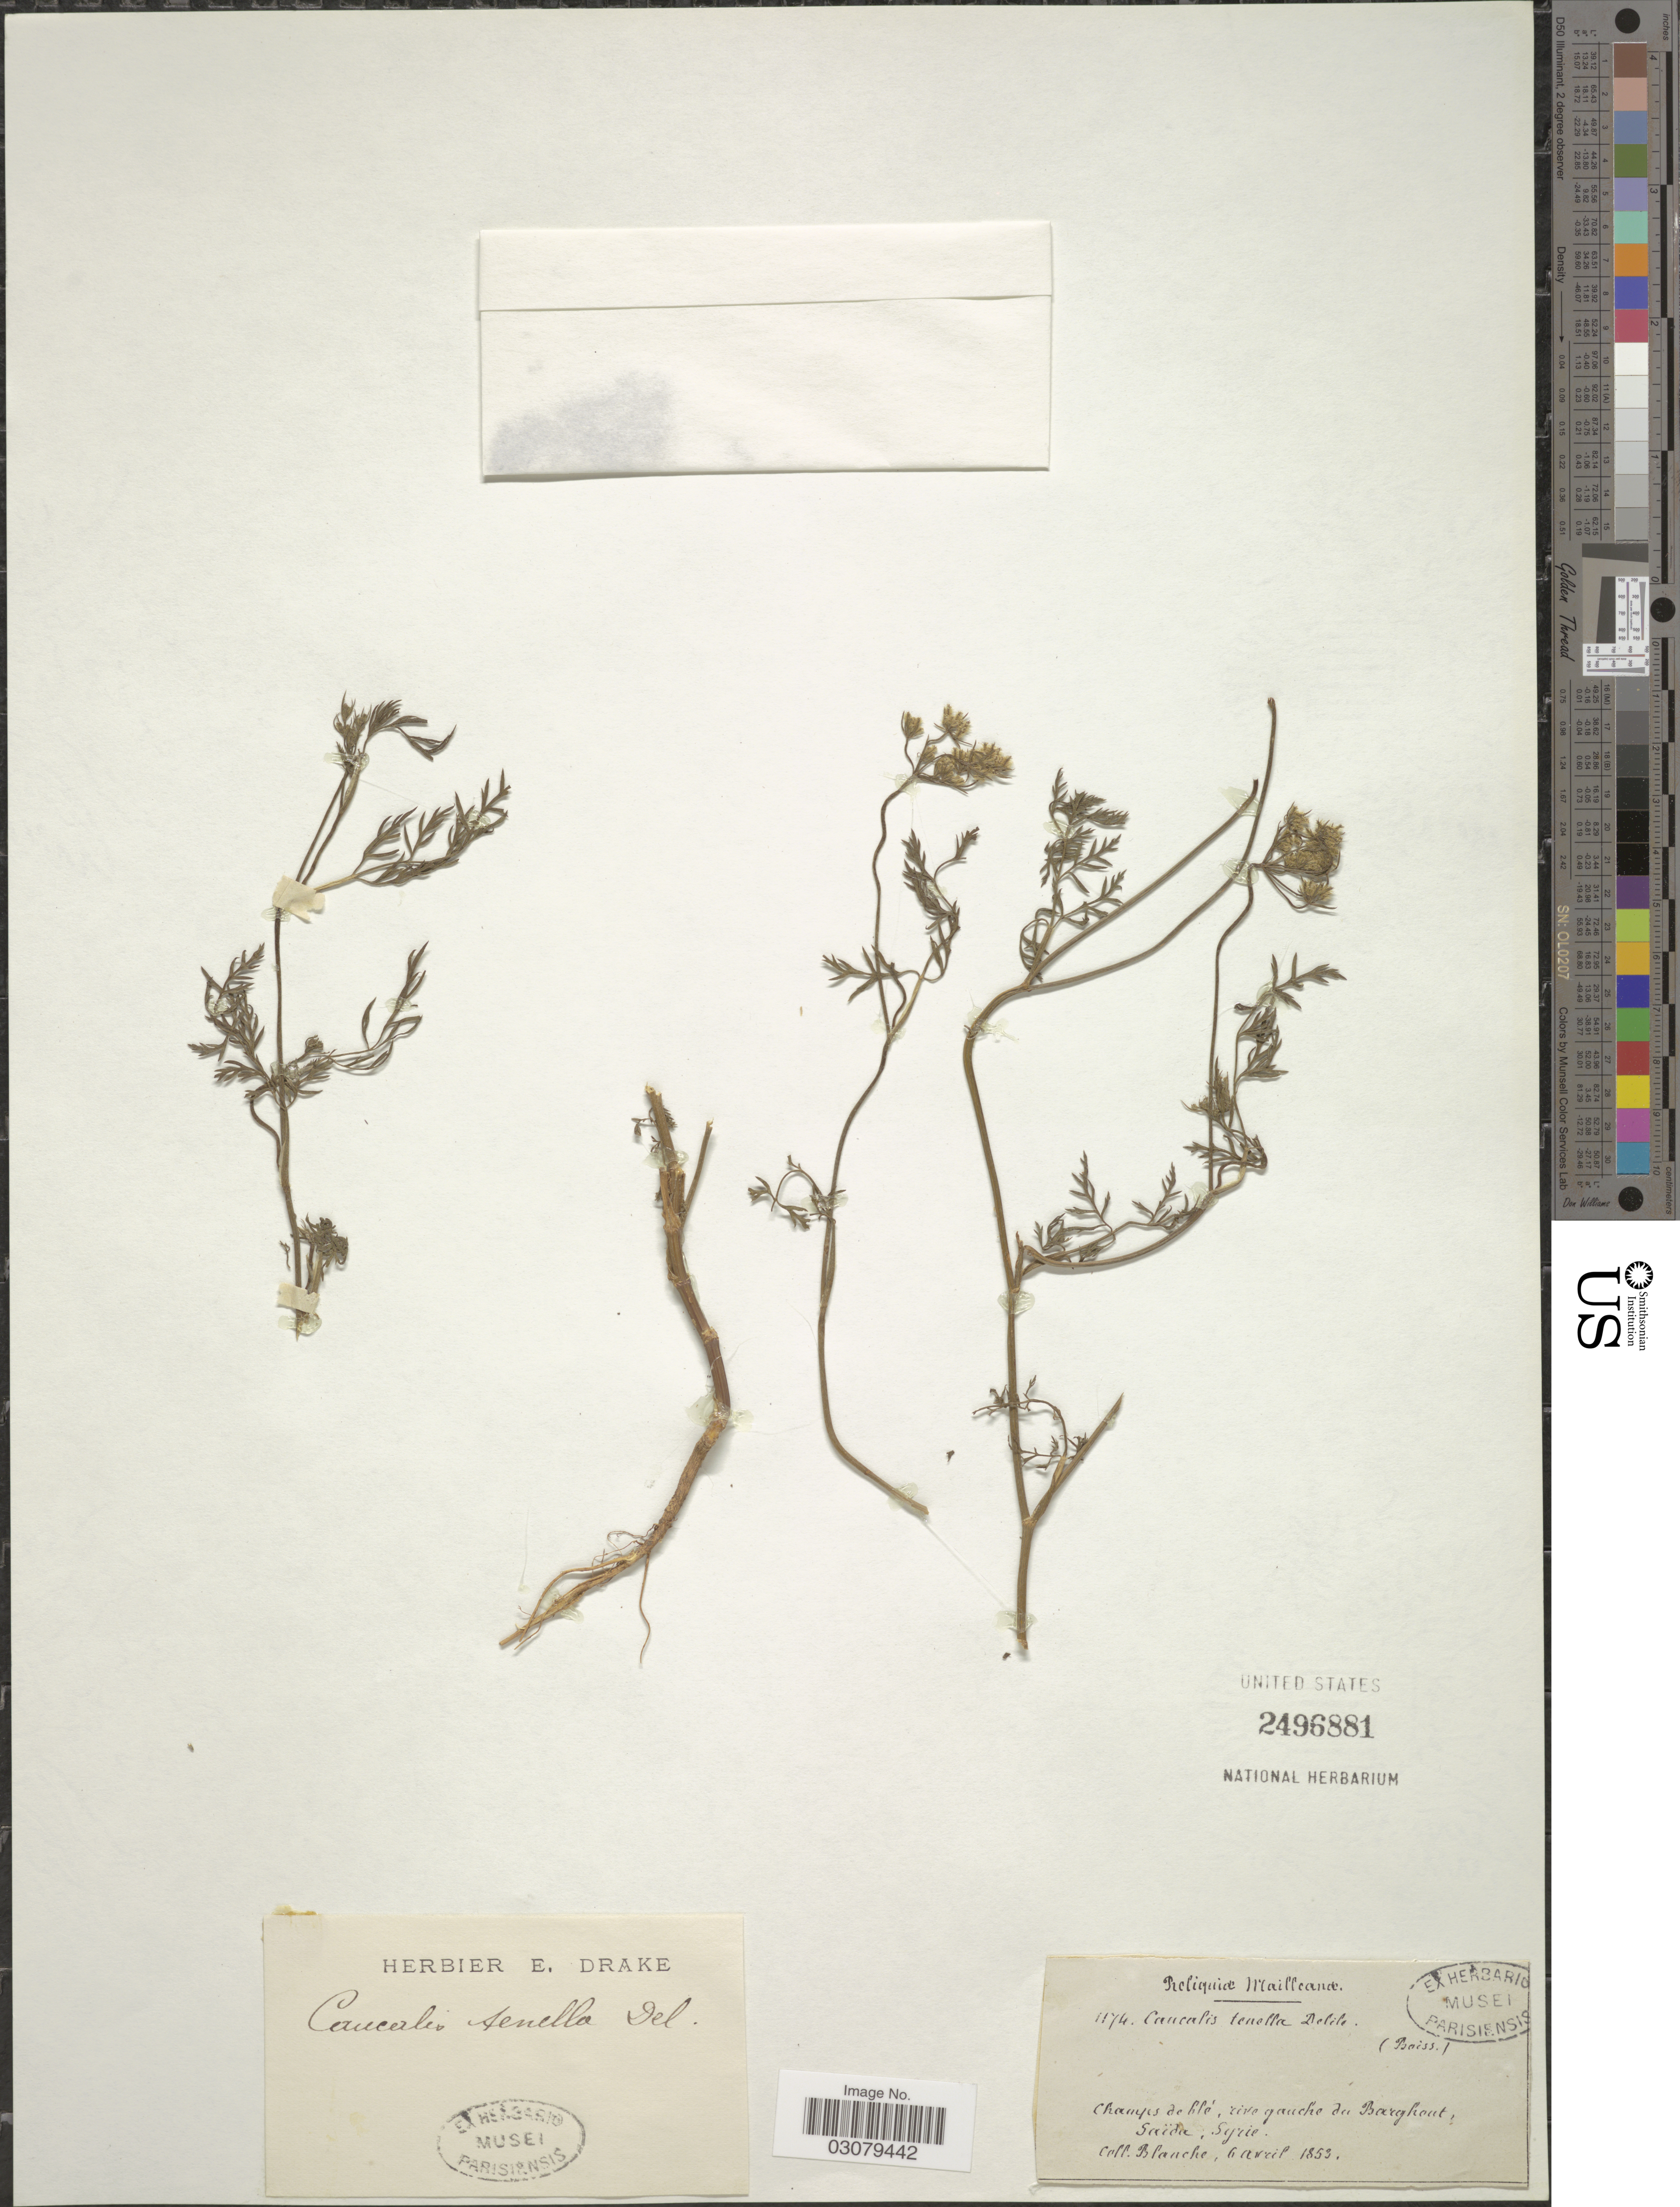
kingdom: Plantae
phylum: Tracheophyta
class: Magnoliopsida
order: Apiales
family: Apiaceae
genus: Torilis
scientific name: Torilis tenella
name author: (Delile) Rchb. f.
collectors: -. Blanche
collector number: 1174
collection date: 1853-04-06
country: Syria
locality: Champs de blé, rive gauche du Barghout, Saïda.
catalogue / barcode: US 2496881